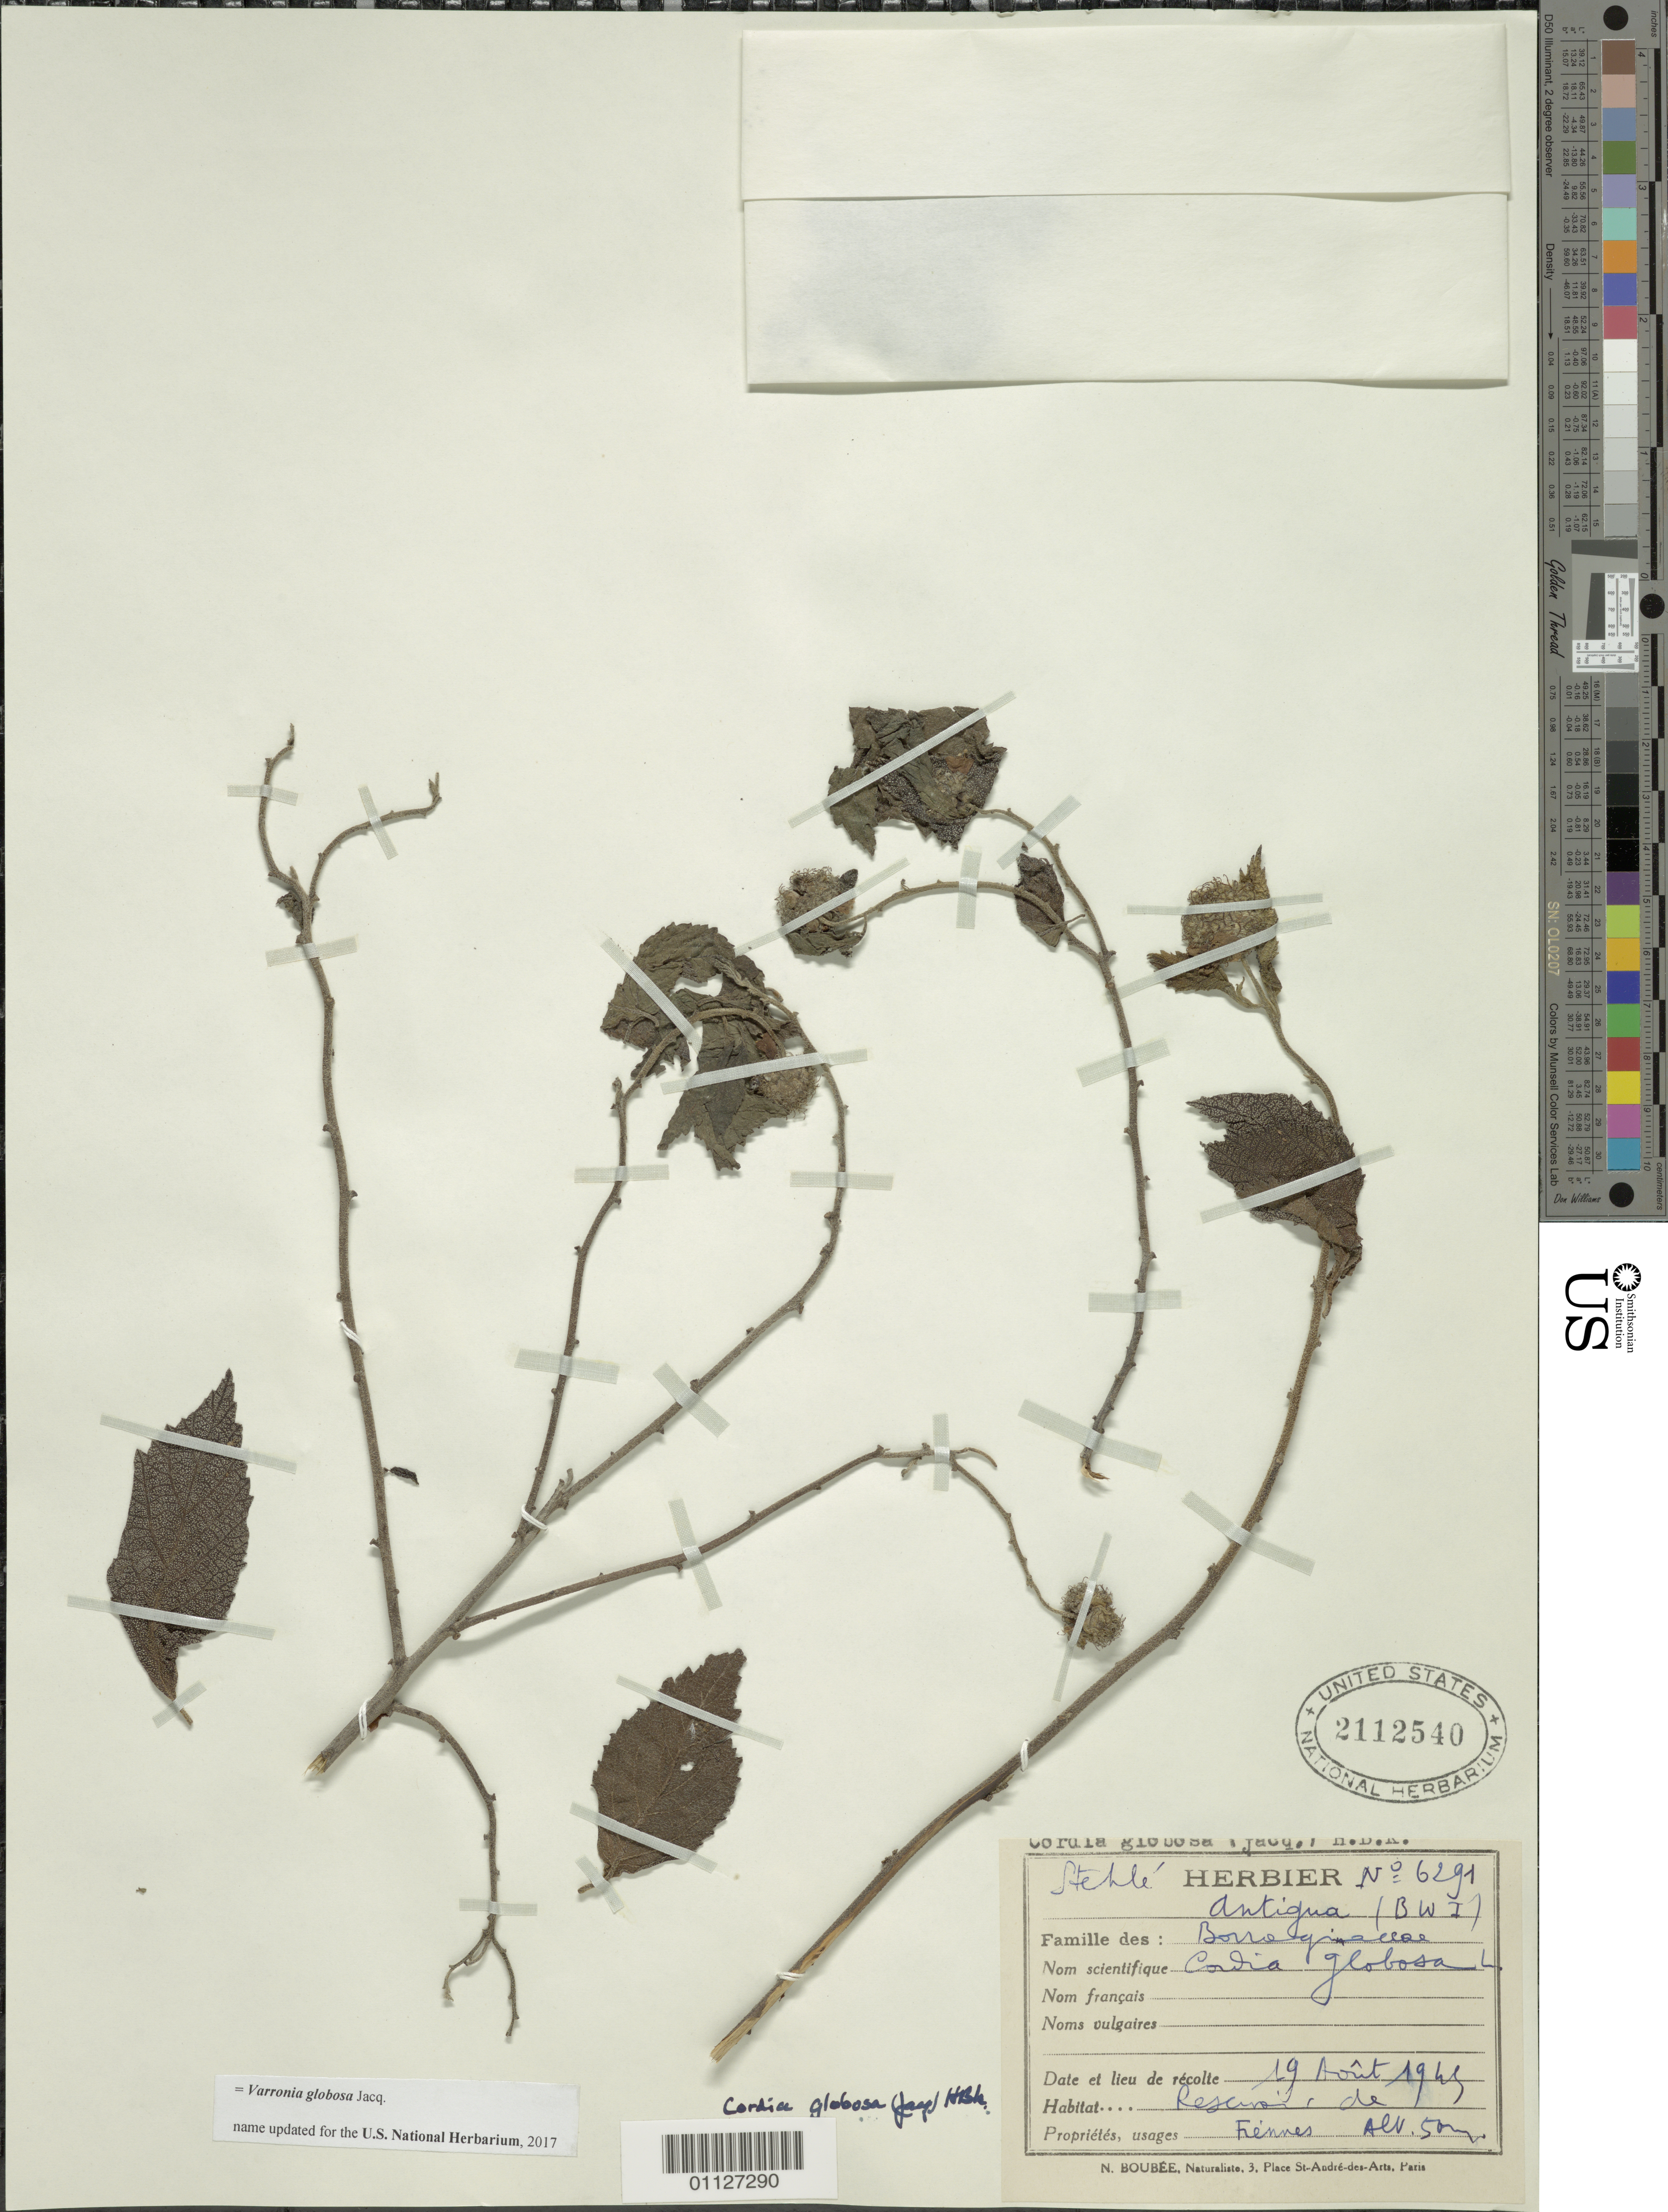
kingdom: Plantae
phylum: Tracheophyta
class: Magnoliopsida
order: Boraginales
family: Cordiaceae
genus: Varronia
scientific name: Varronia globosa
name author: Jacq.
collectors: H. Stehlé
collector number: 6291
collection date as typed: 19 Aug 1949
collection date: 1949-08-19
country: Antigua and Barbuda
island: Antigua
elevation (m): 50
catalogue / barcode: US 2112540